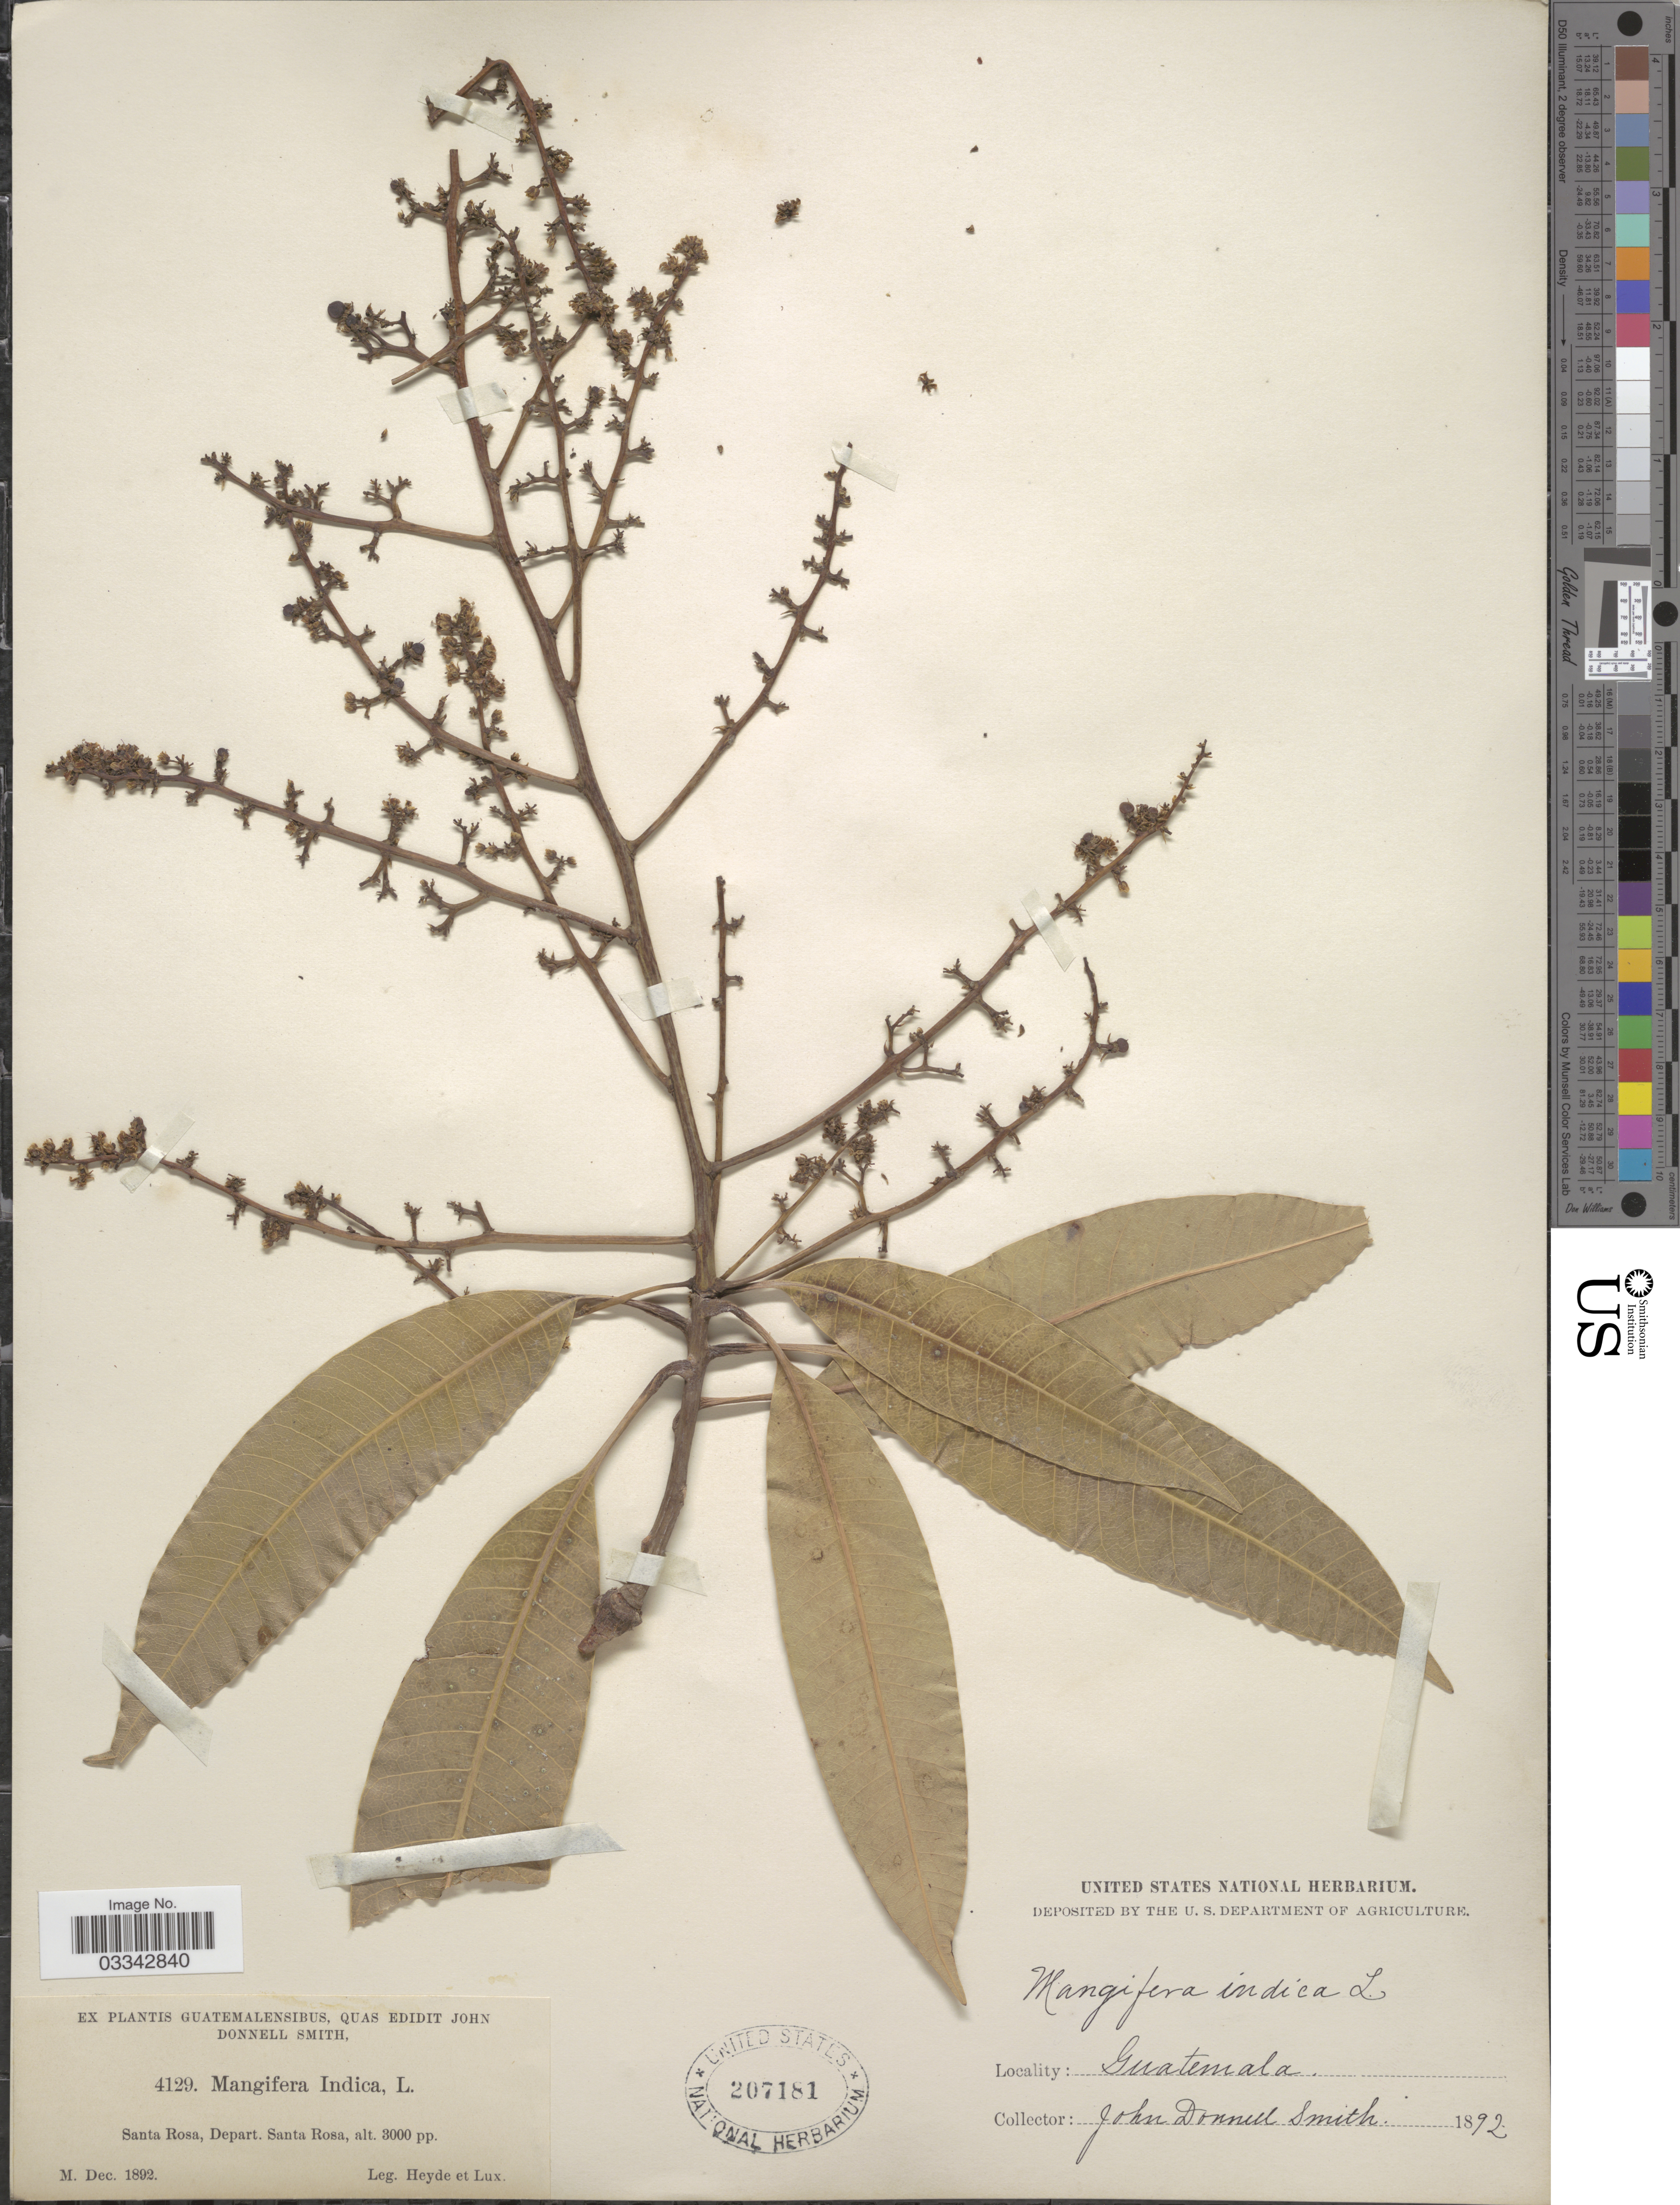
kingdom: Plantae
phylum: Tracheophyta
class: Magnoliopsida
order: Sapindales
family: Anacardiaceae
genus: Mangifera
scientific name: Mangifera indica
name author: L.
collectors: Heyde & Lux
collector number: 4129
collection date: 1892-12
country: Guatemala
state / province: Santa Rosa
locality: Depart. Santa Rosa.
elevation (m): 914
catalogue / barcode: US 207181